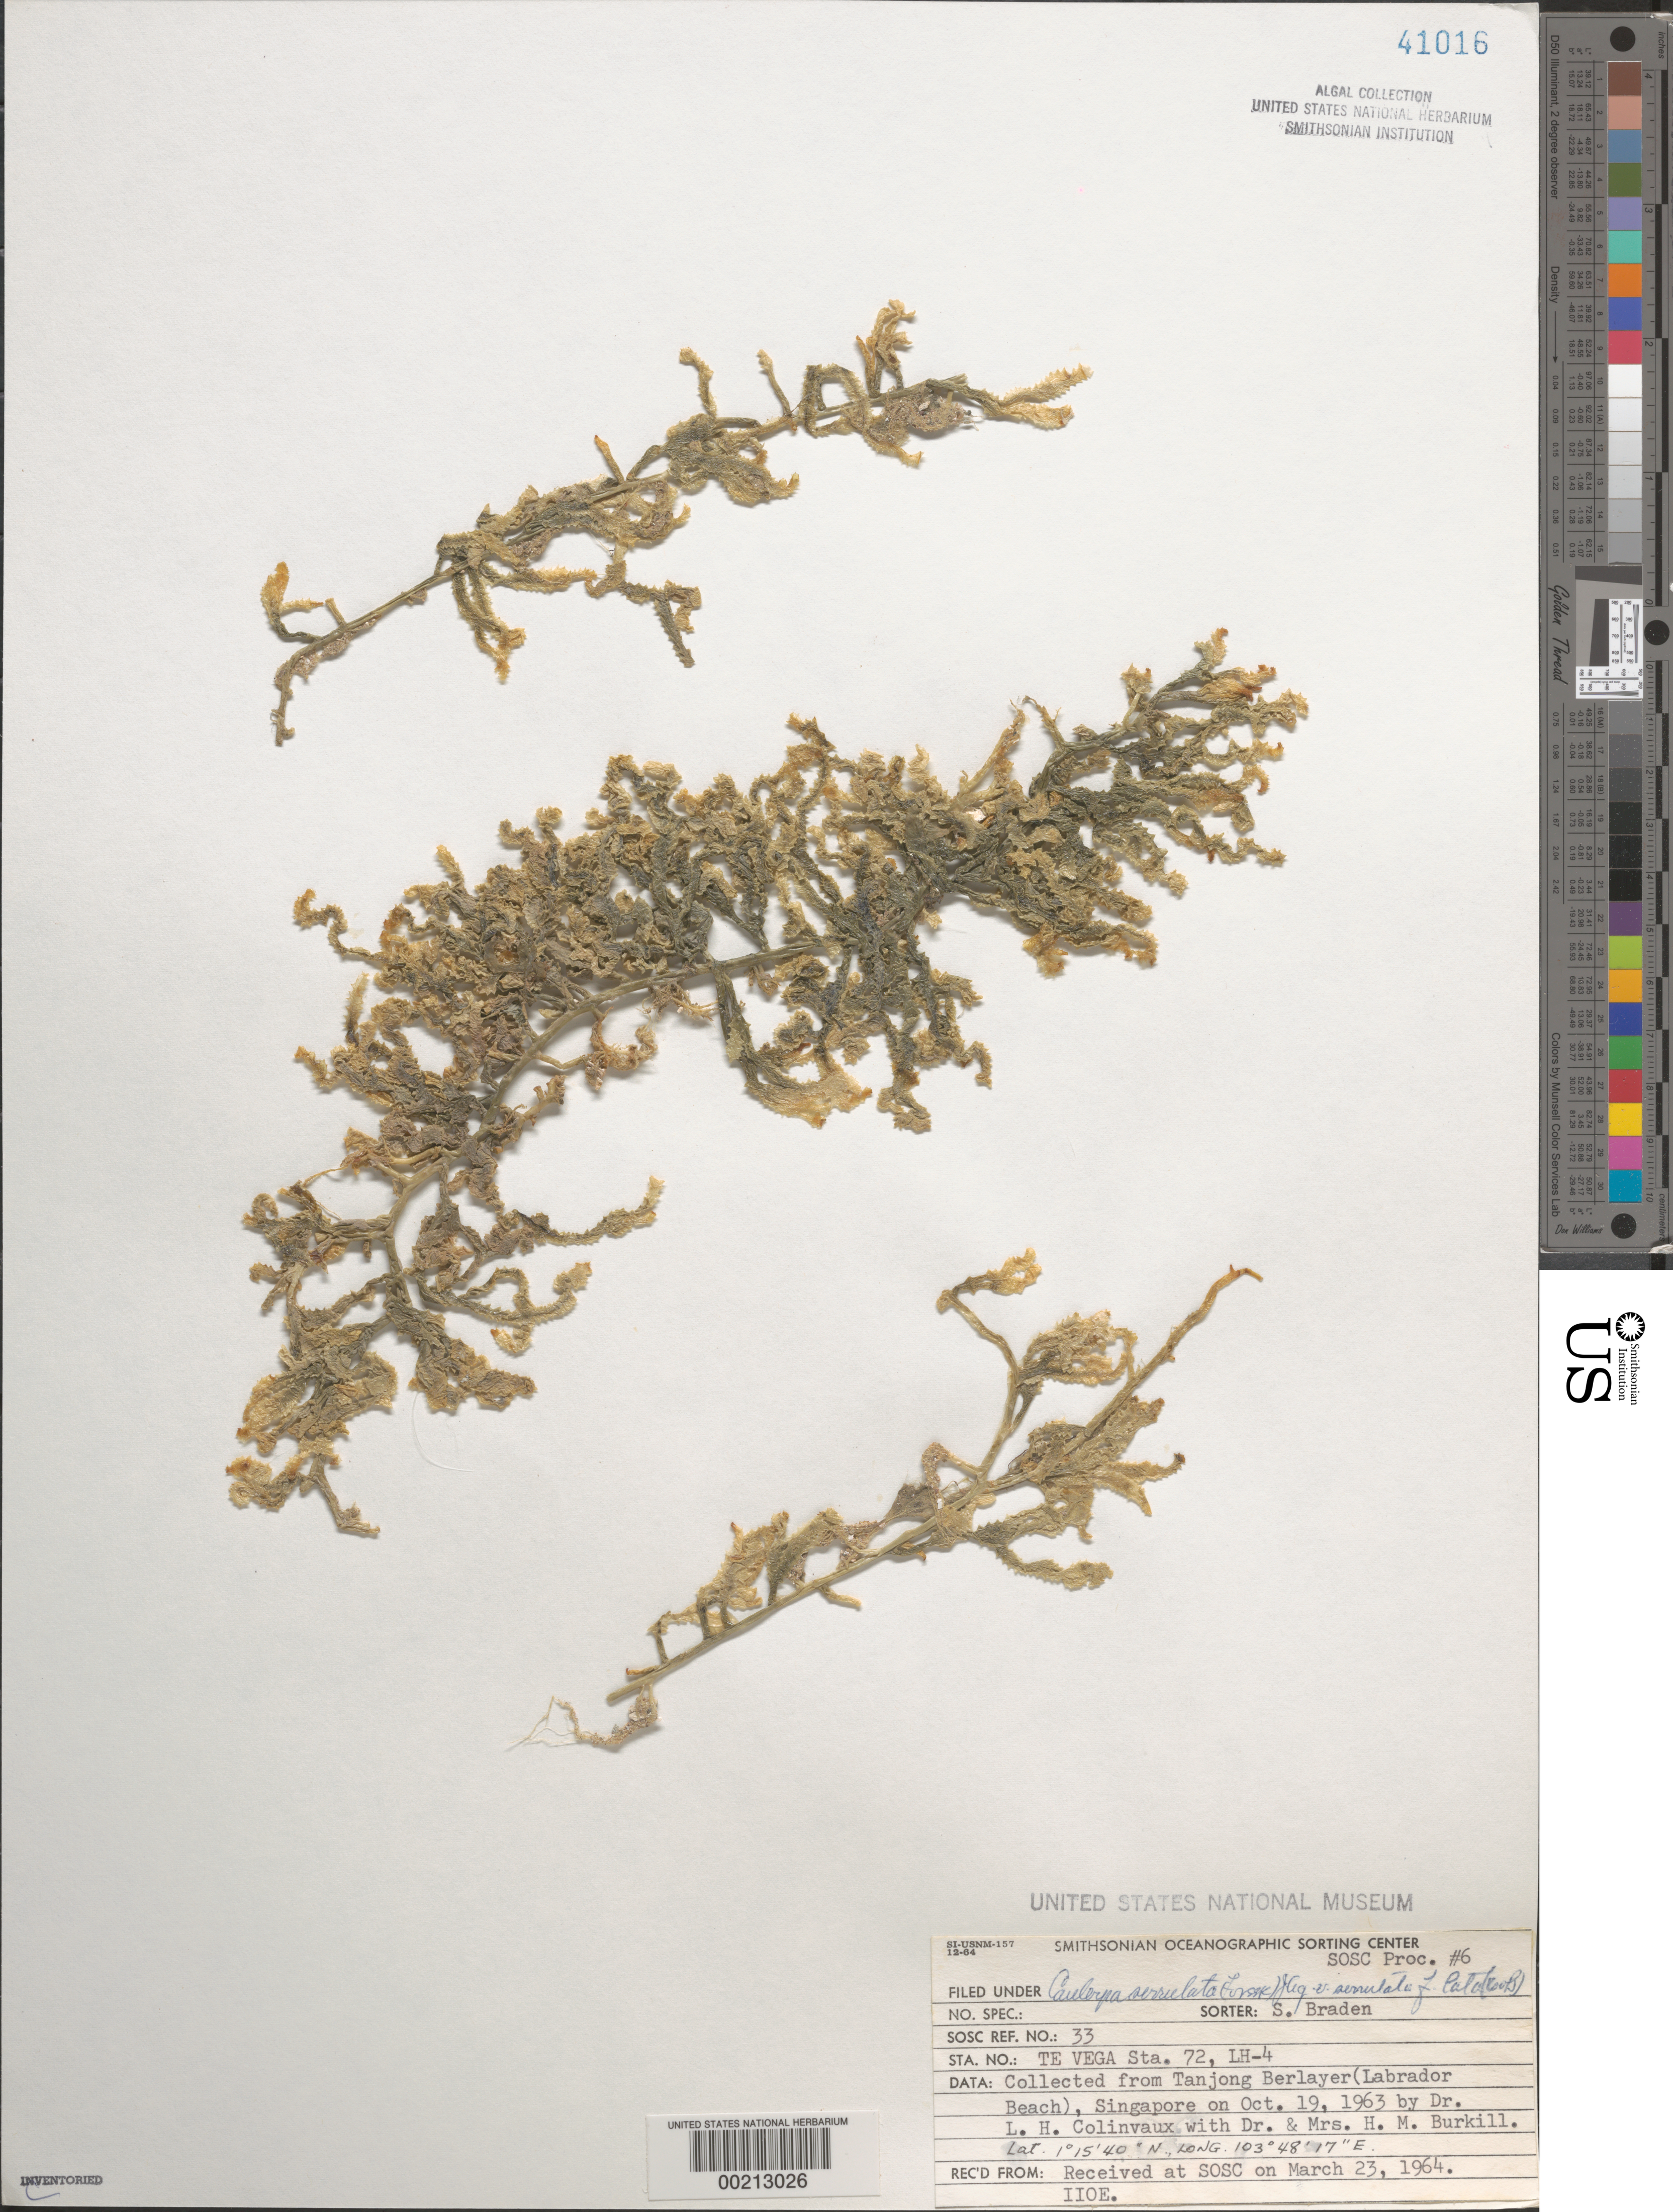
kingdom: Plantae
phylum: Chlorophyta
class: Ulvophyceae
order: Bryopsidales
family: Caulerpaceae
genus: Caulerpa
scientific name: Caulerpa serrulata var. serrulata forma lata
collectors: L. Hillis-Colinvaux, H. M. Burkill & H. M. Burkill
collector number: Lh-4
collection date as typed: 19 Oct 1963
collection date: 1963-10-19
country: Singapore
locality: Tanjong Berlayer (Labrador Beach)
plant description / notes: Te Vega Cruise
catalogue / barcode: US 41016